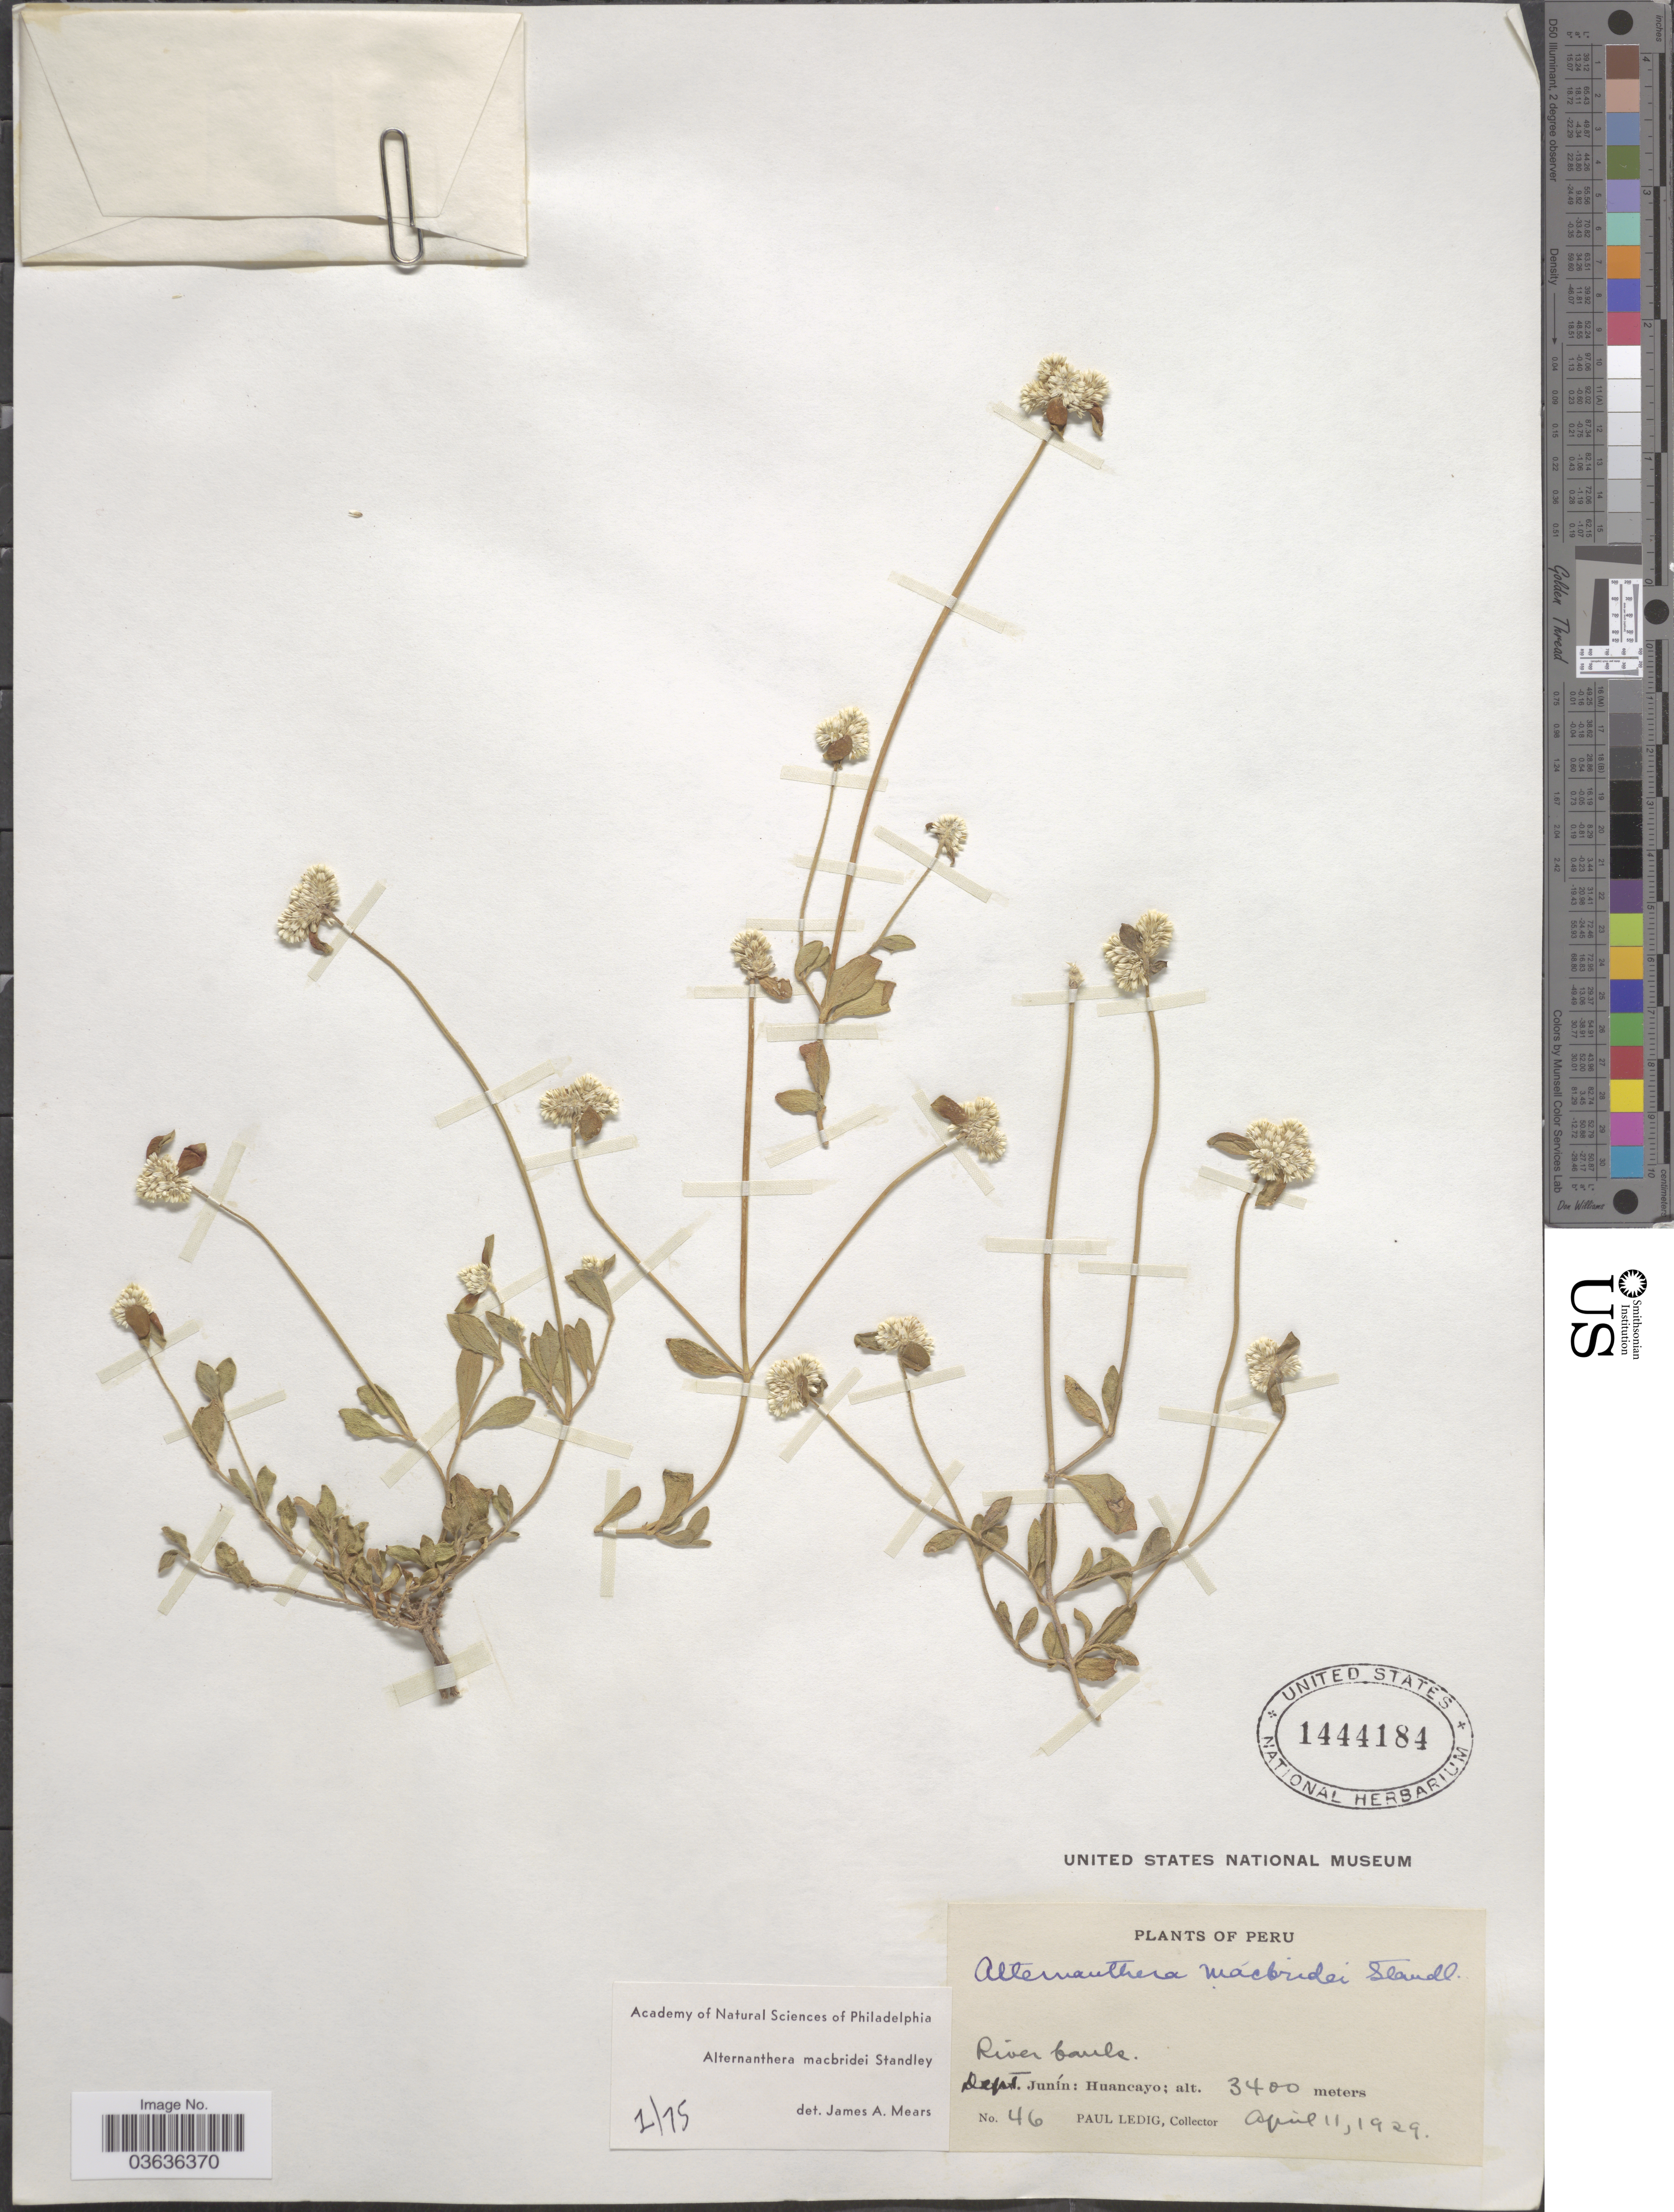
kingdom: Plantae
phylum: Tracheophyta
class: Magnoliopsida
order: Caryophyllales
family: Amaranthaceae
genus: Alternanthera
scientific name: Alternanthera macbridei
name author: Standl.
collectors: P. Ledig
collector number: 46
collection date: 1929-04-11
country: Peru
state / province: Junín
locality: Dept. Junín: Huancayo.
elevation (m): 3400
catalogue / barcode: US 1444184